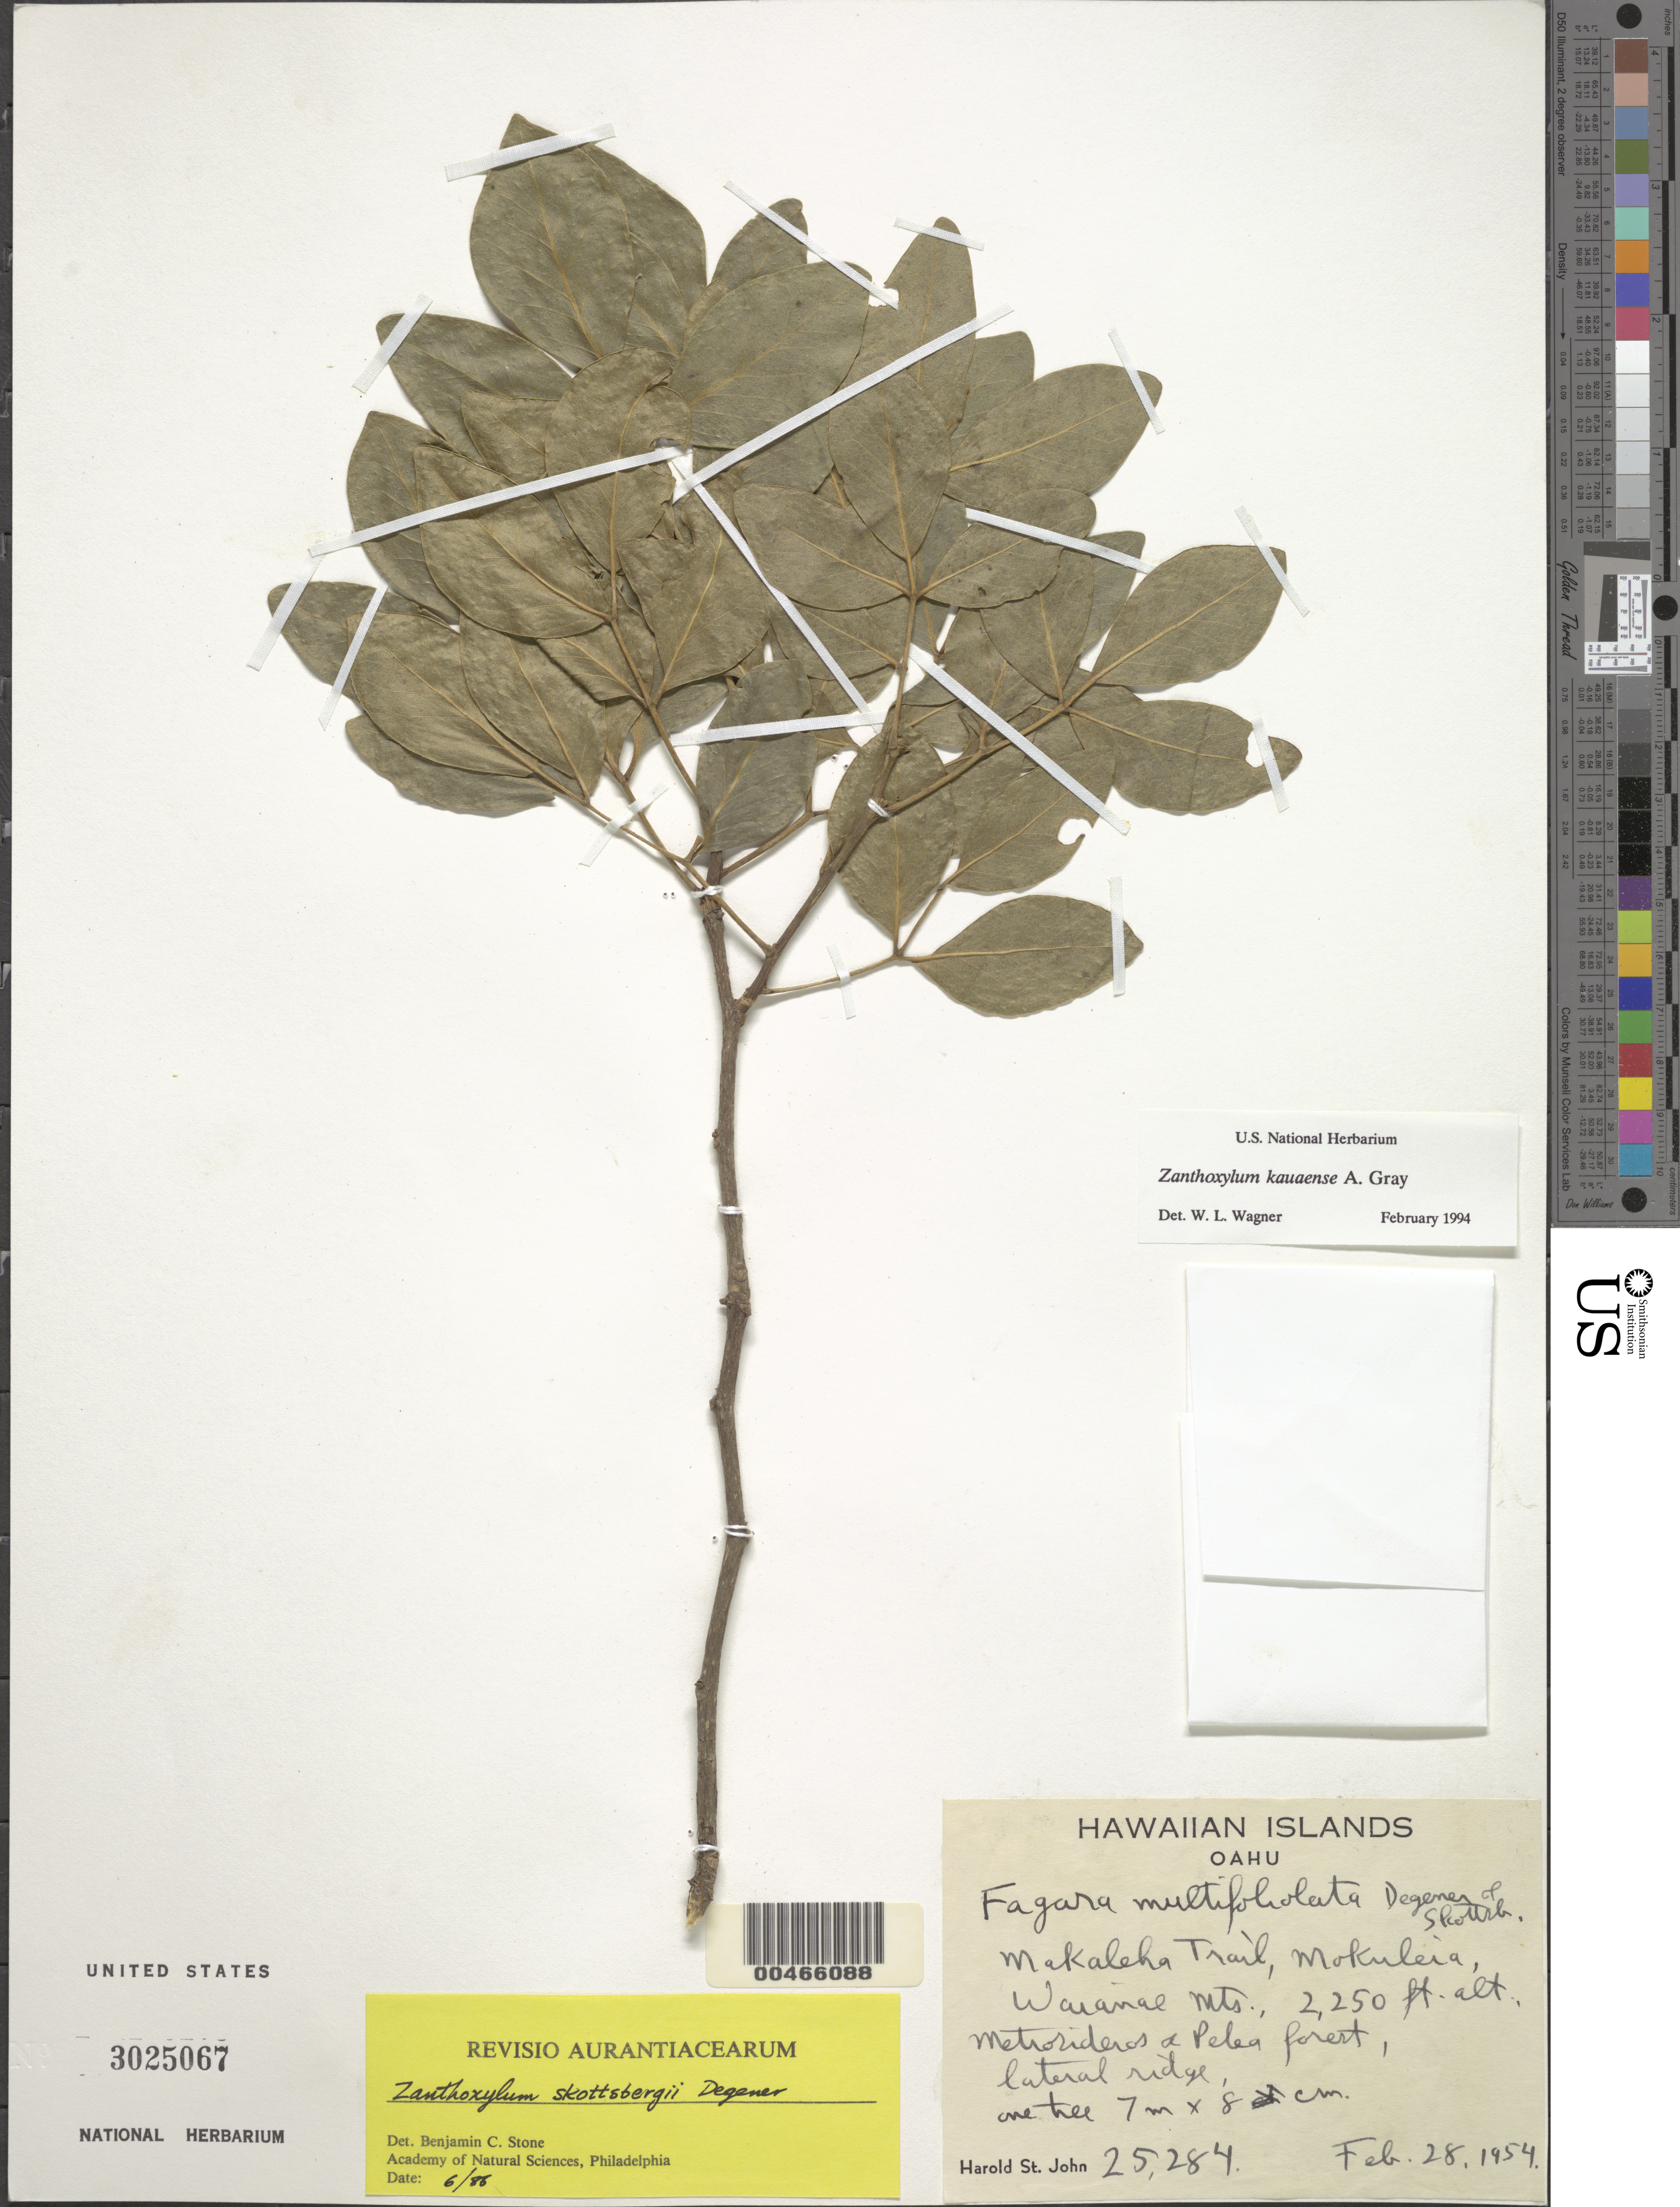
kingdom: Plantae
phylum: Tracheophyta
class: Magnoliopsida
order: Sapindales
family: Rutaceae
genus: Zanthoxylum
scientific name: Zanthoxylum kauaense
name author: A. Gray in Wilkes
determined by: Wagner, W. L., (BOT), Smithsonian Institution - National Museum of Natural History (UNITED STATES)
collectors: H. St. John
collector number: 25284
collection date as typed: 28 Feb 1954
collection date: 1954-02-28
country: United States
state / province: Hawaii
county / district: Honolulu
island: Oahu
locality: Makaleha Trail, Mokuleia, Waianae Mts.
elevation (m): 686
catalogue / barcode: US 3025067